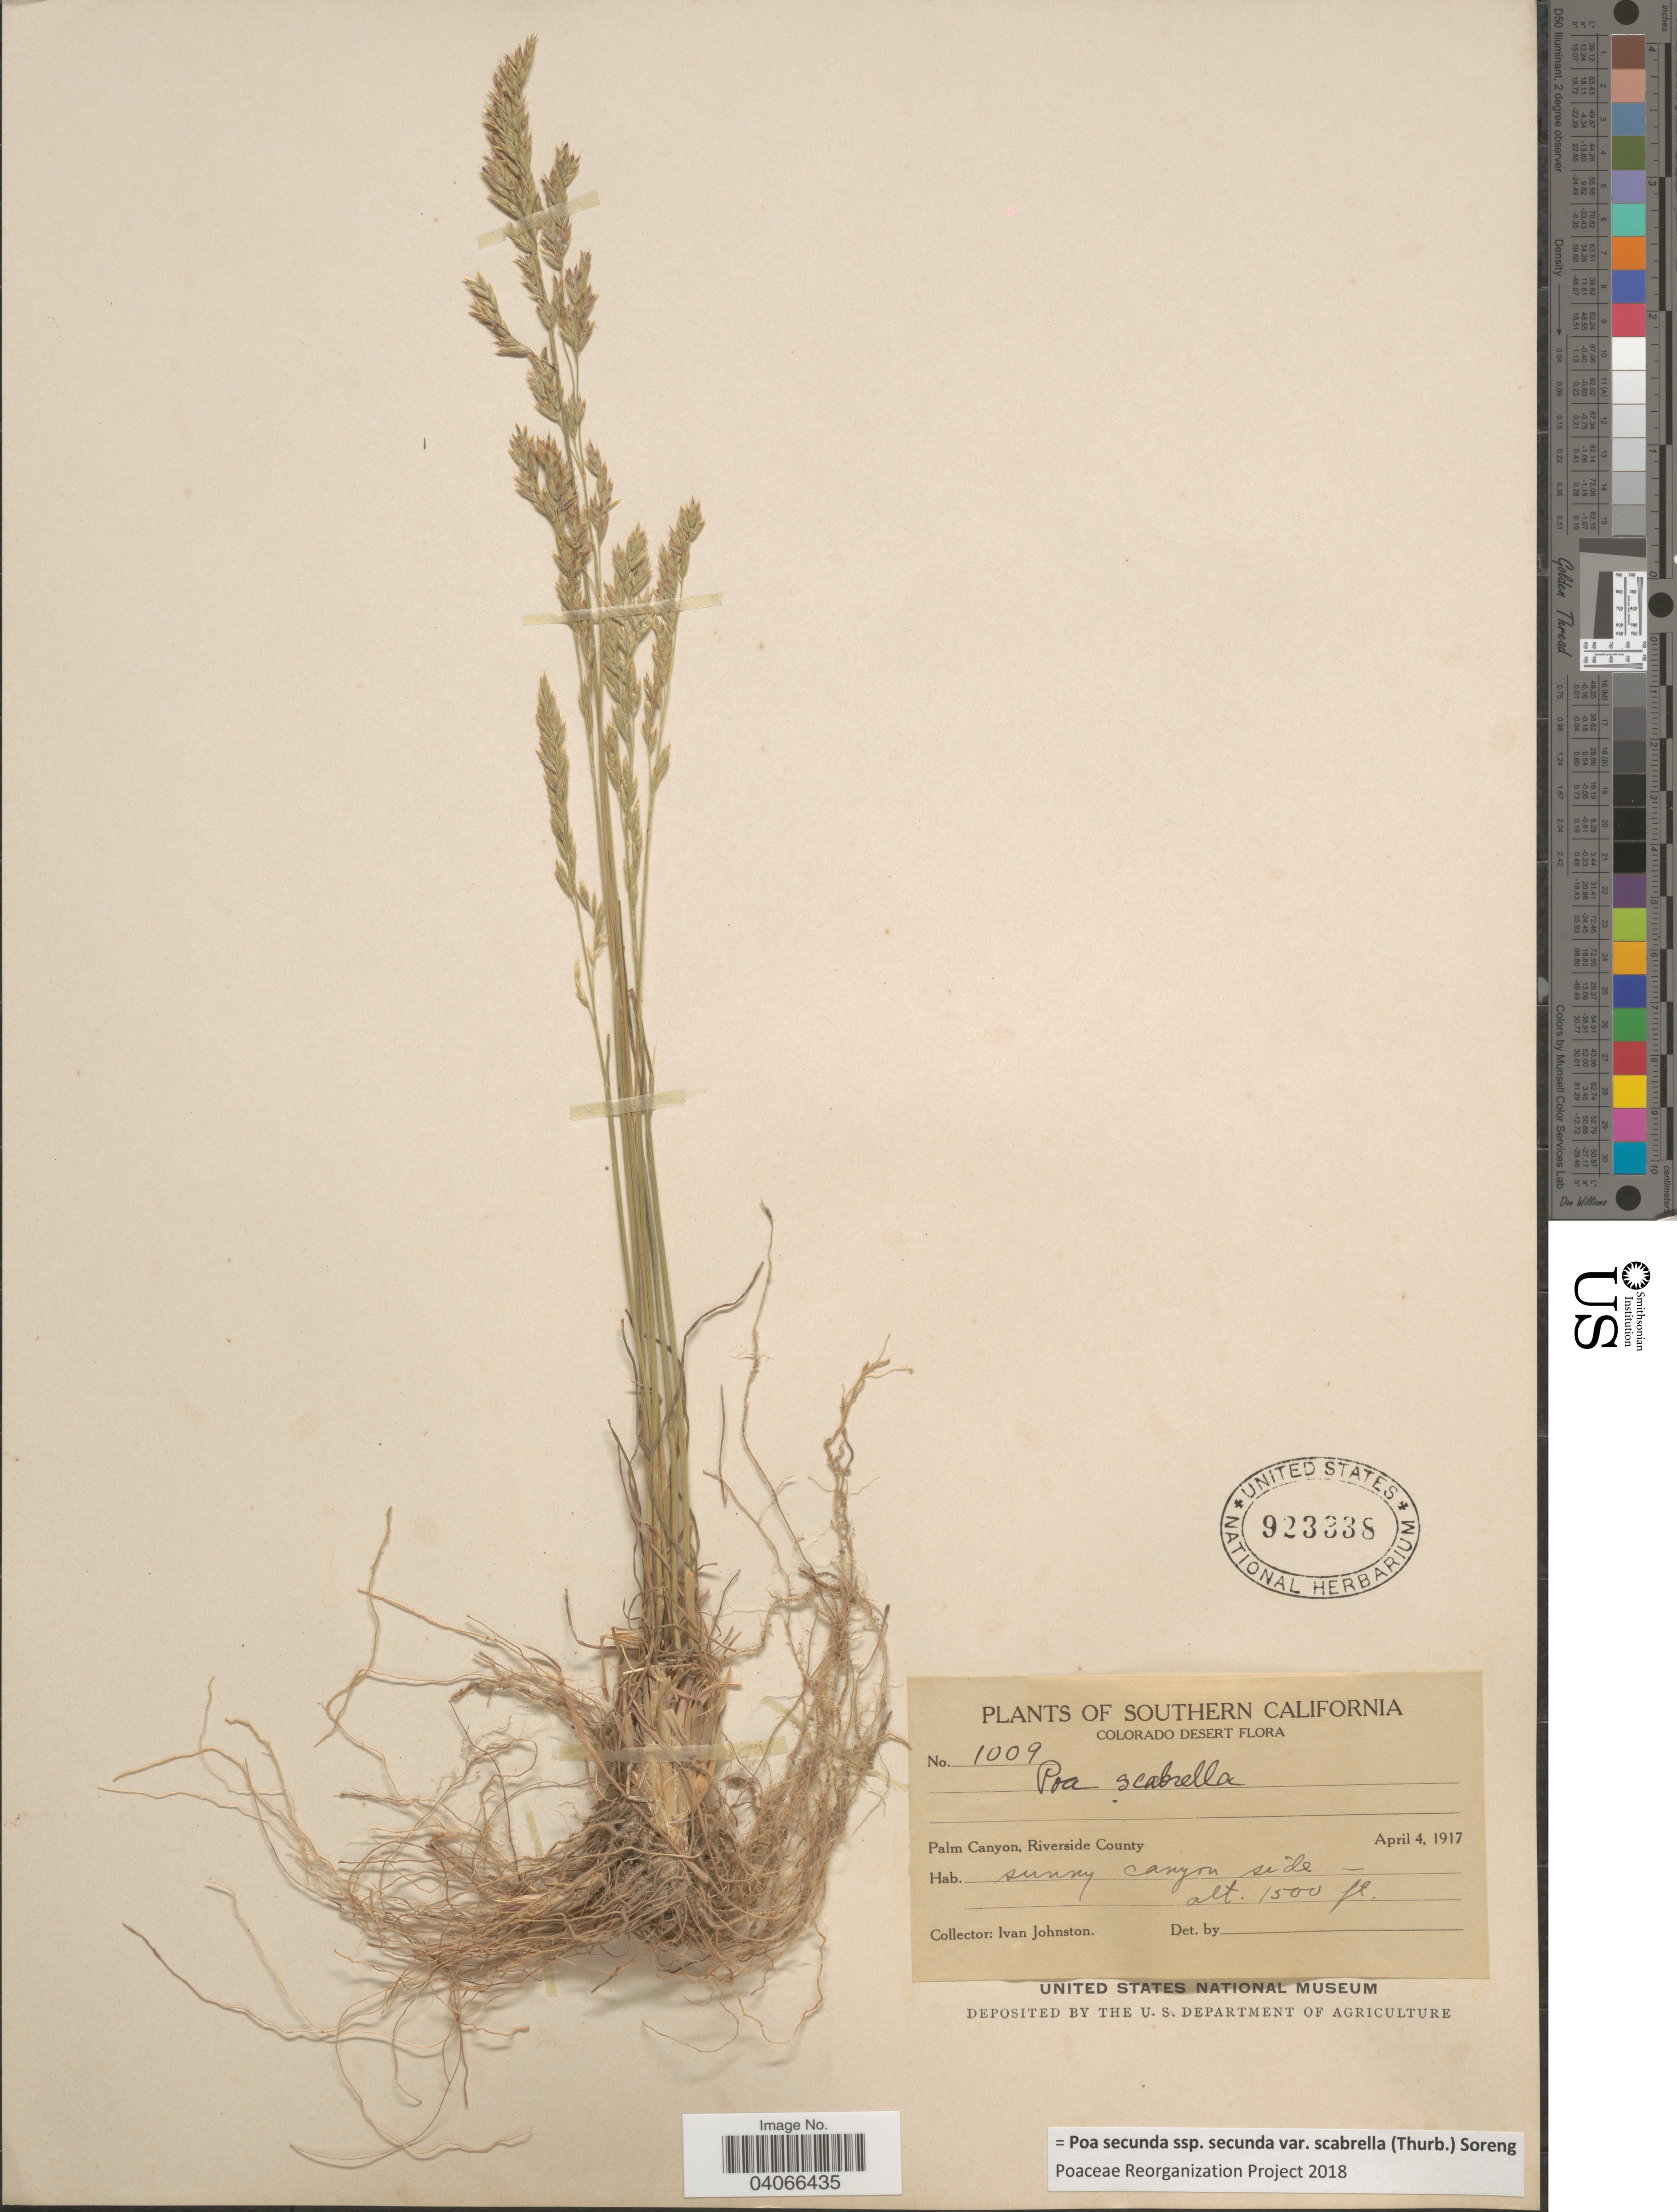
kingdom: Plantae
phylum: Tracheophyta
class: Liliopsida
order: Poales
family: Poaceae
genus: Poa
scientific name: Poa secunda subsp. secunda var. scabrella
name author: (Thurb.) Soreng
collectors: I.M. Johnston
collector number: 1009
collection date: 1917-04-04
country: United States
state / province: California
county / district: Riverside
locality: Southern California. Colorado Desert. Palm Canyon, Riverside County.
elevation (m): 457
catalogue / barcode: US 923338